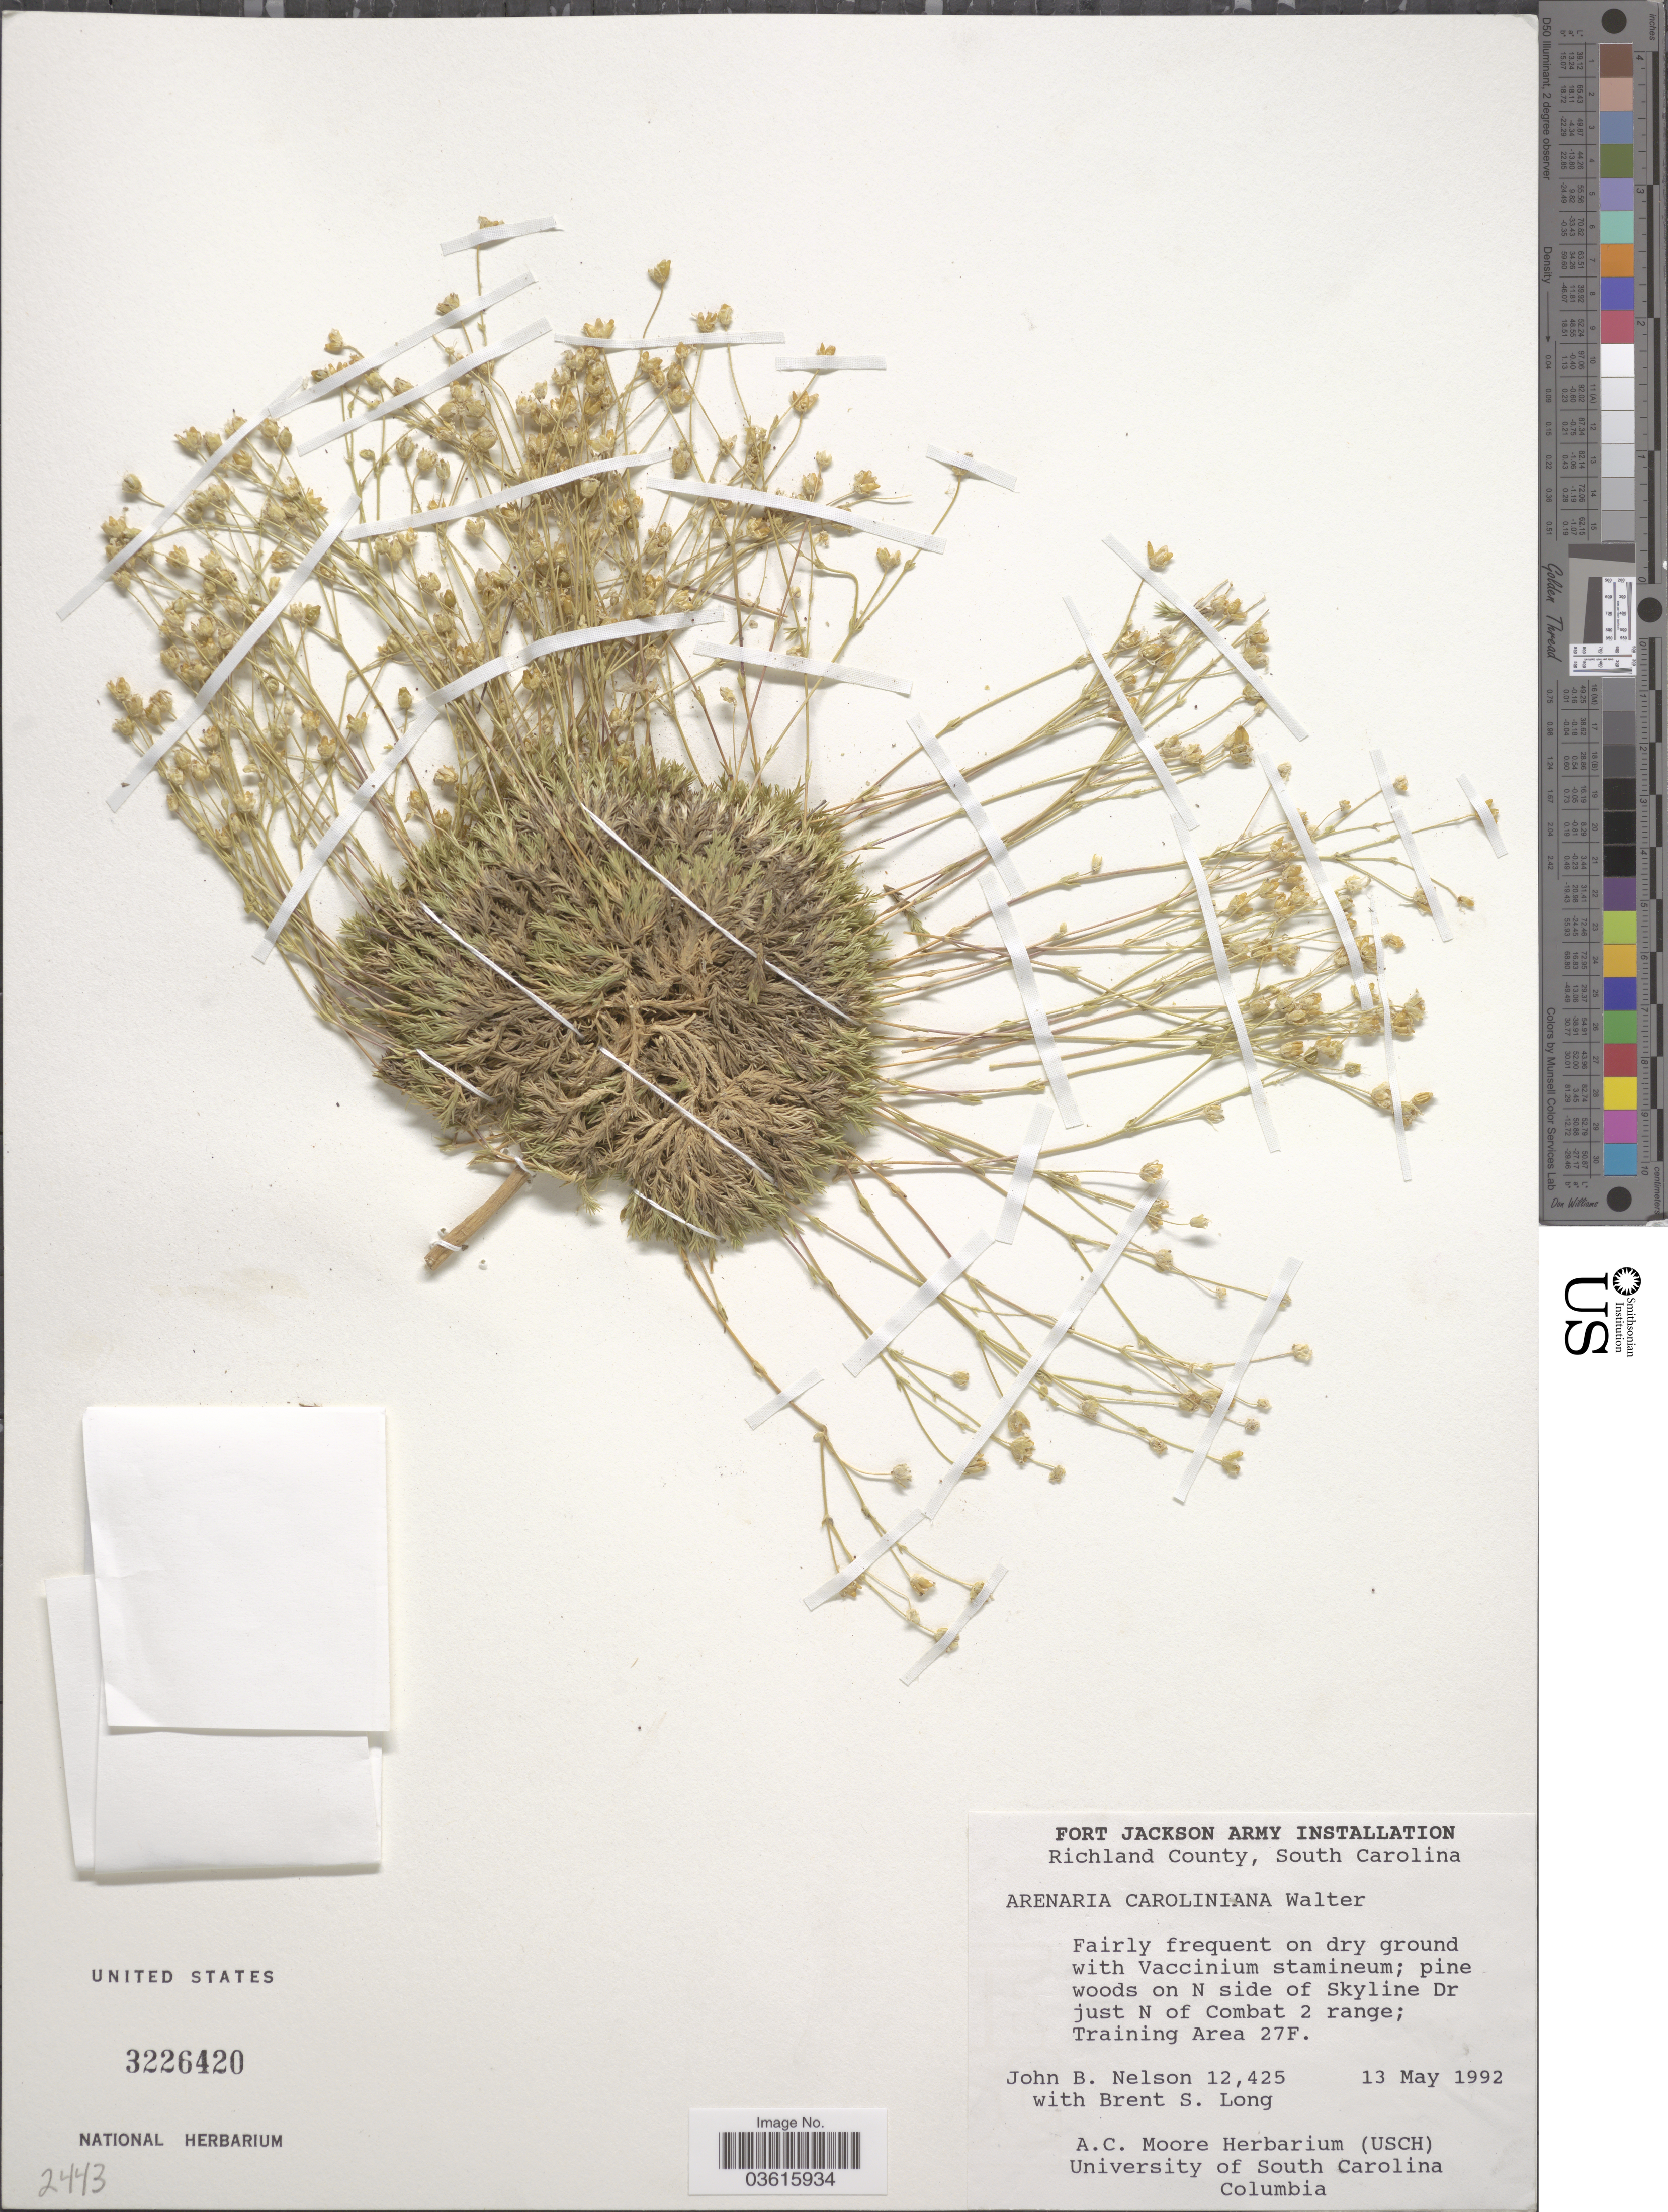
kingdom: Plantae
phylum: Tracheophyta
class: Magnoliopsida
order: Caryophyllales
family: Caryophyllaceae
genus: Minuartia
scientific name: Minuartia caroliniana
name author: (Walter) Mattf.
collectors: J. B. Nelson & B. Long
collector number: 12425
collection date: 1992-05-13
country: United States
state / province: South Carolina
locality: Richland County. Pine woods on N side of Skyline Dr just N of Combat 2 range; Training Area 27F.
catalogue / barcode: US 3226420